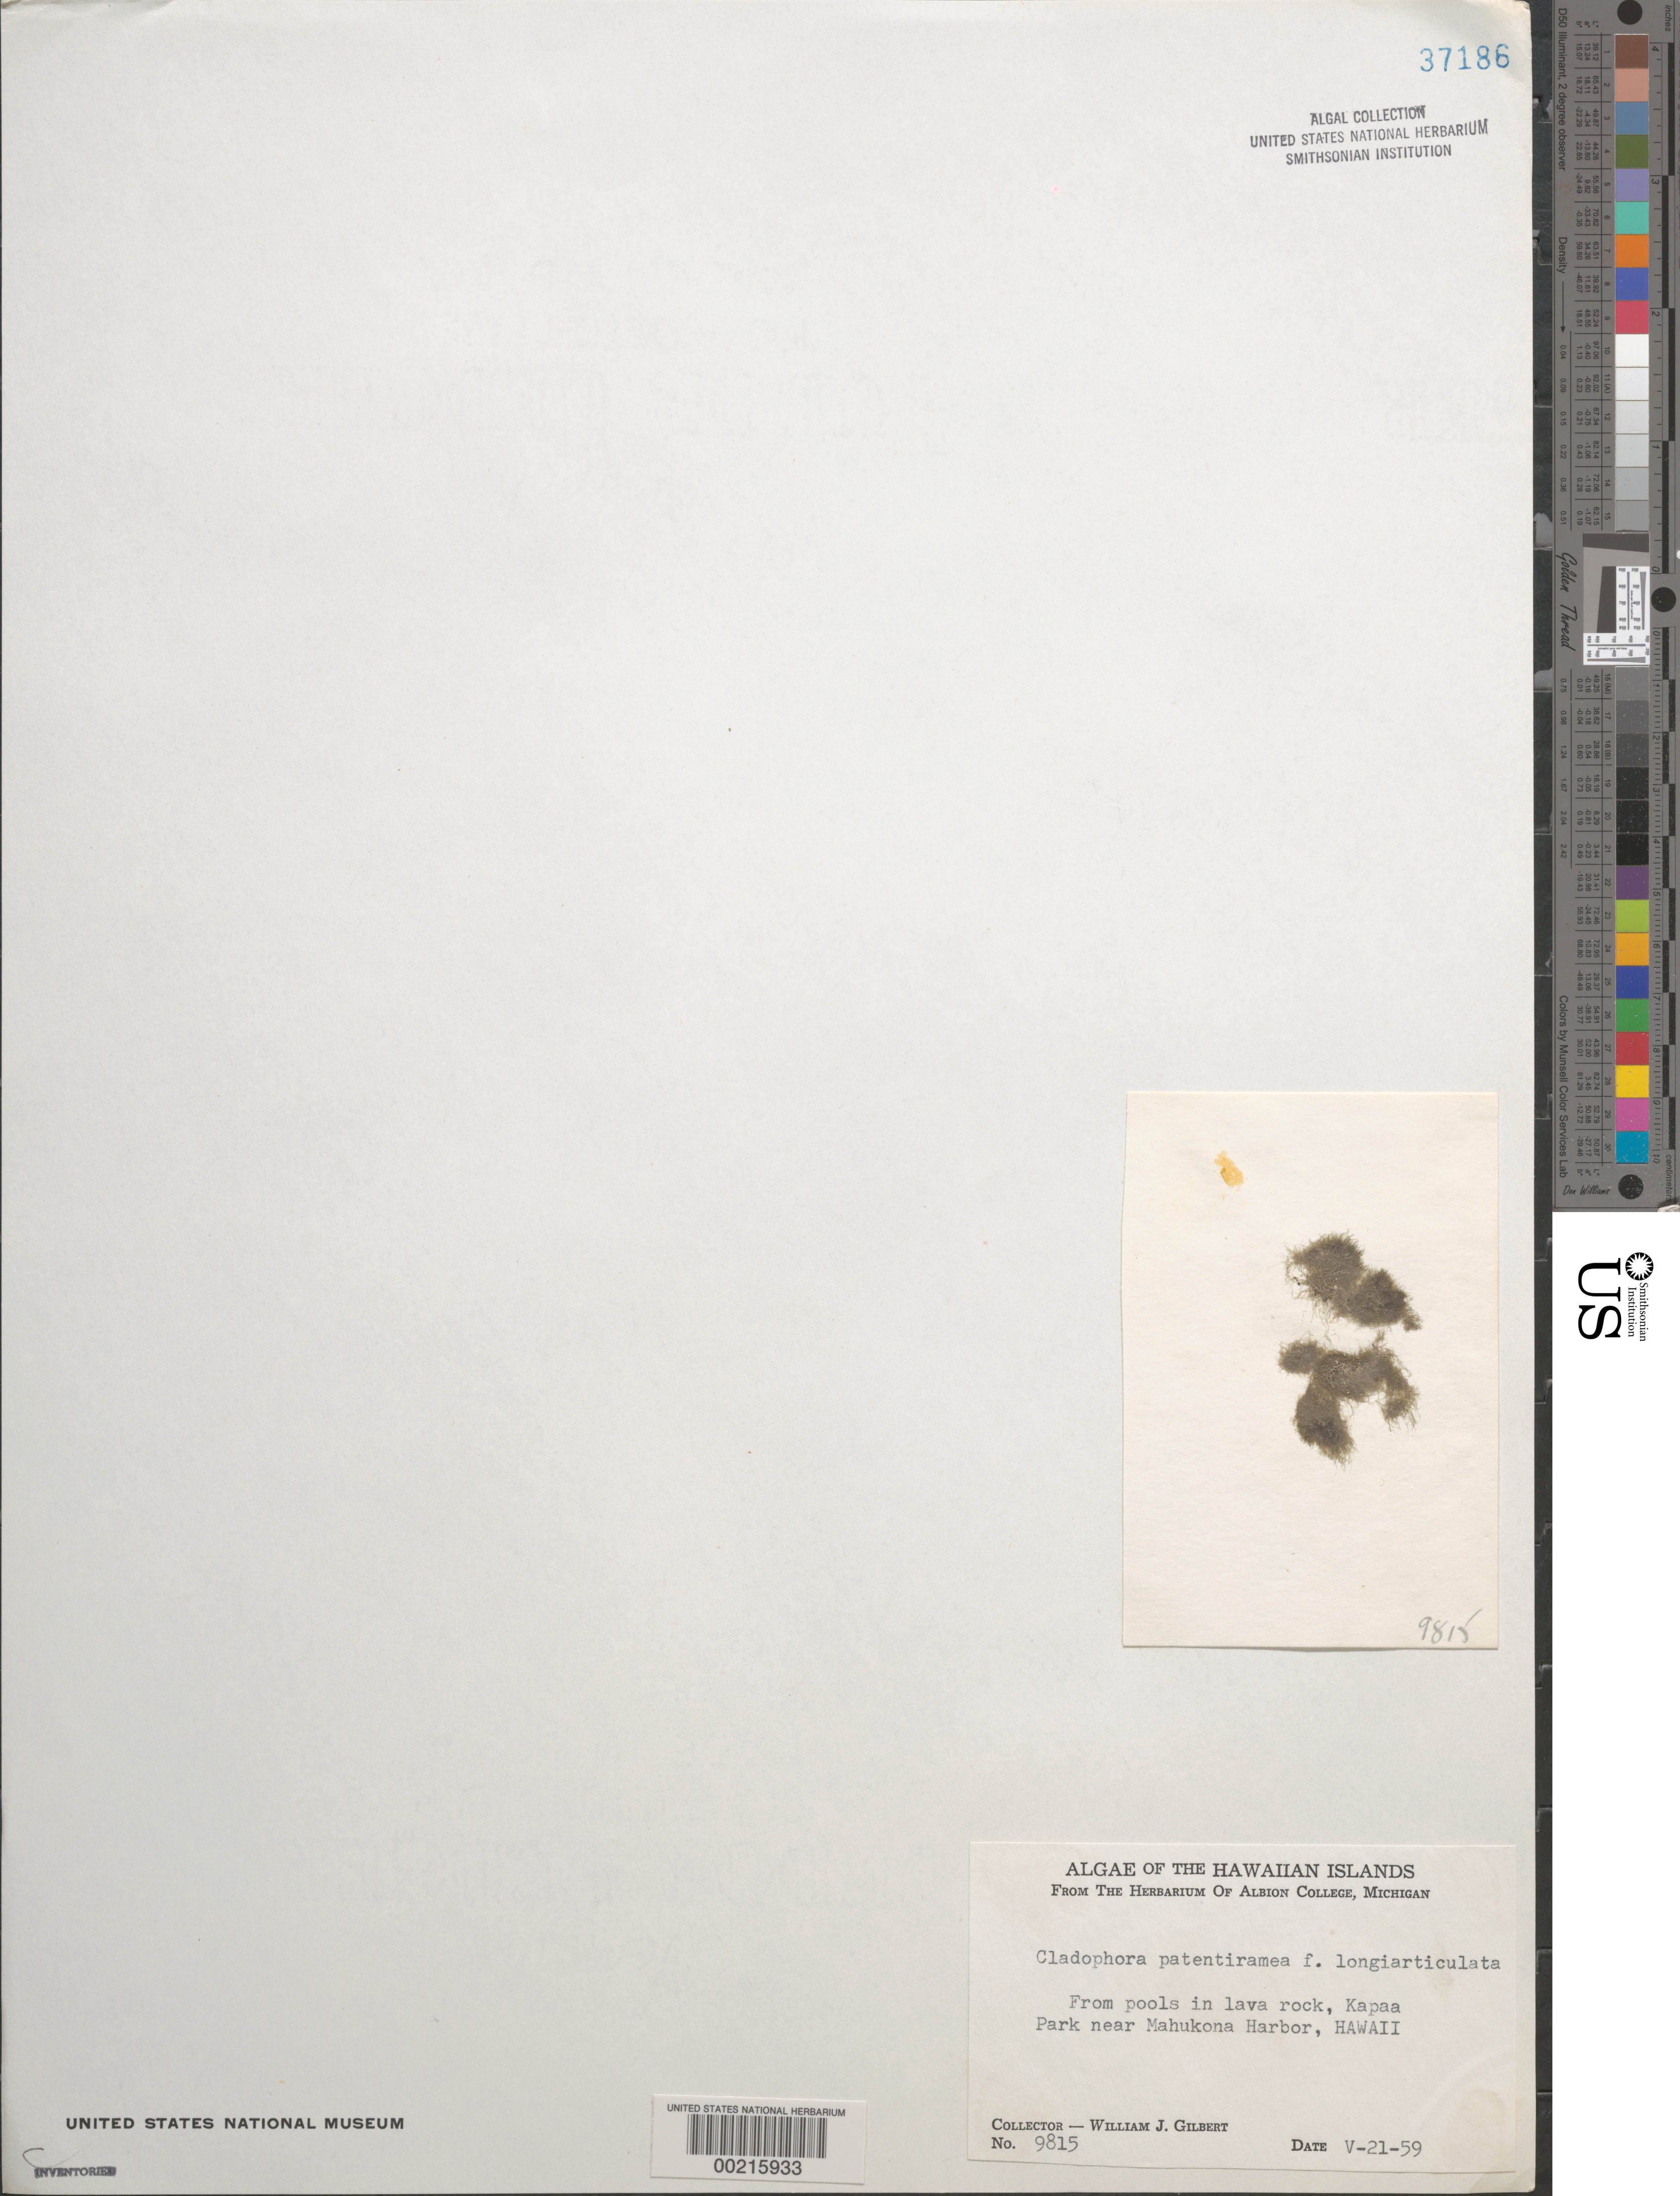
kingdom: Plantae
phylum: Chlorophyta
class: Ulvophyceae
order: Cladophorales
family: Cladophoraceae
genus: Cladophora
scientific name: Cladophora patentiramea f. longiarticulata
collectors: W. J. Gilbert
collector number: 9815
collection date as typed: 21 May 1959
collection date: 1959-05-21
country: United States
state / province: Hawaii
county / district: Hawaii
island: Hawaii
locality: Kapaa Park near Mahukona Harbor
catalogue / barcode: US 37186